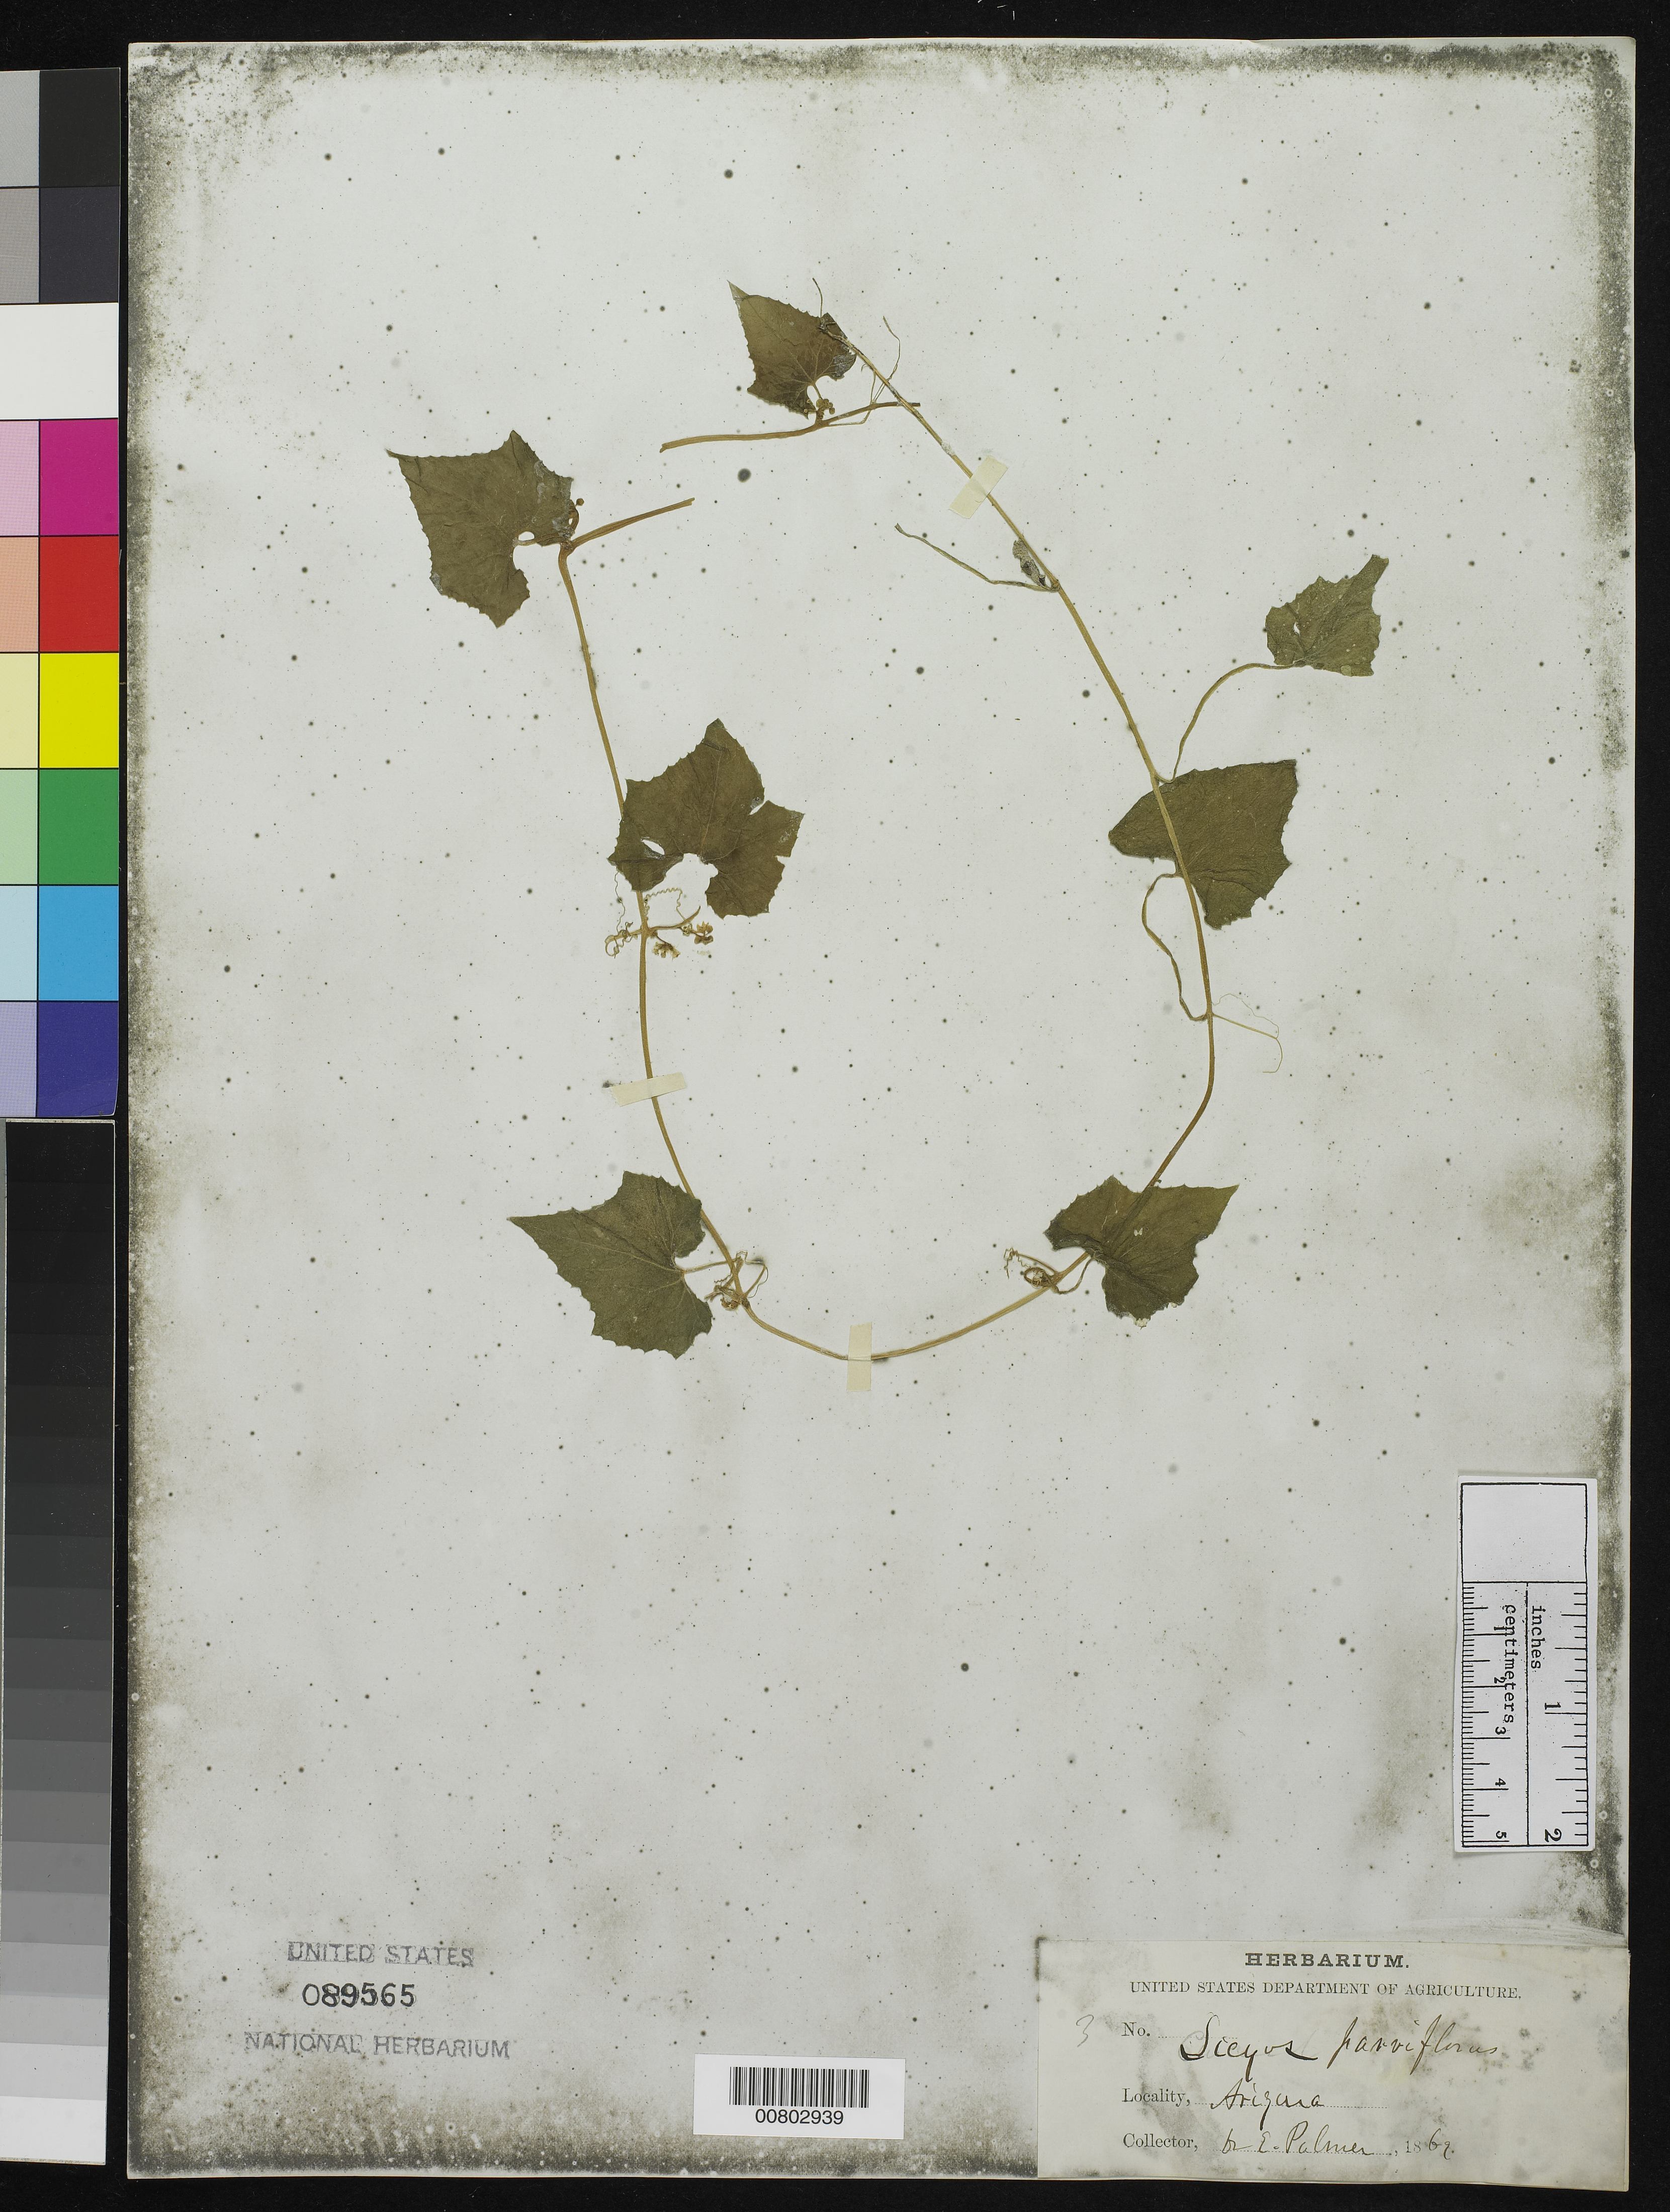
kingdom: Plantae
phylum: Tracheophyta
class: Magnoliopsida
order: Cucurbitales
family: Cucurbitaceae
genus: Sicyos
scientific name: Sicyos parviflorus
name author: Willd.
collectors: E. Palmer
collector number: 3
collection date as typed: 1869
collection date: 1869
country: United States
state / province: Arizona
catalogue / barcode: US 89565